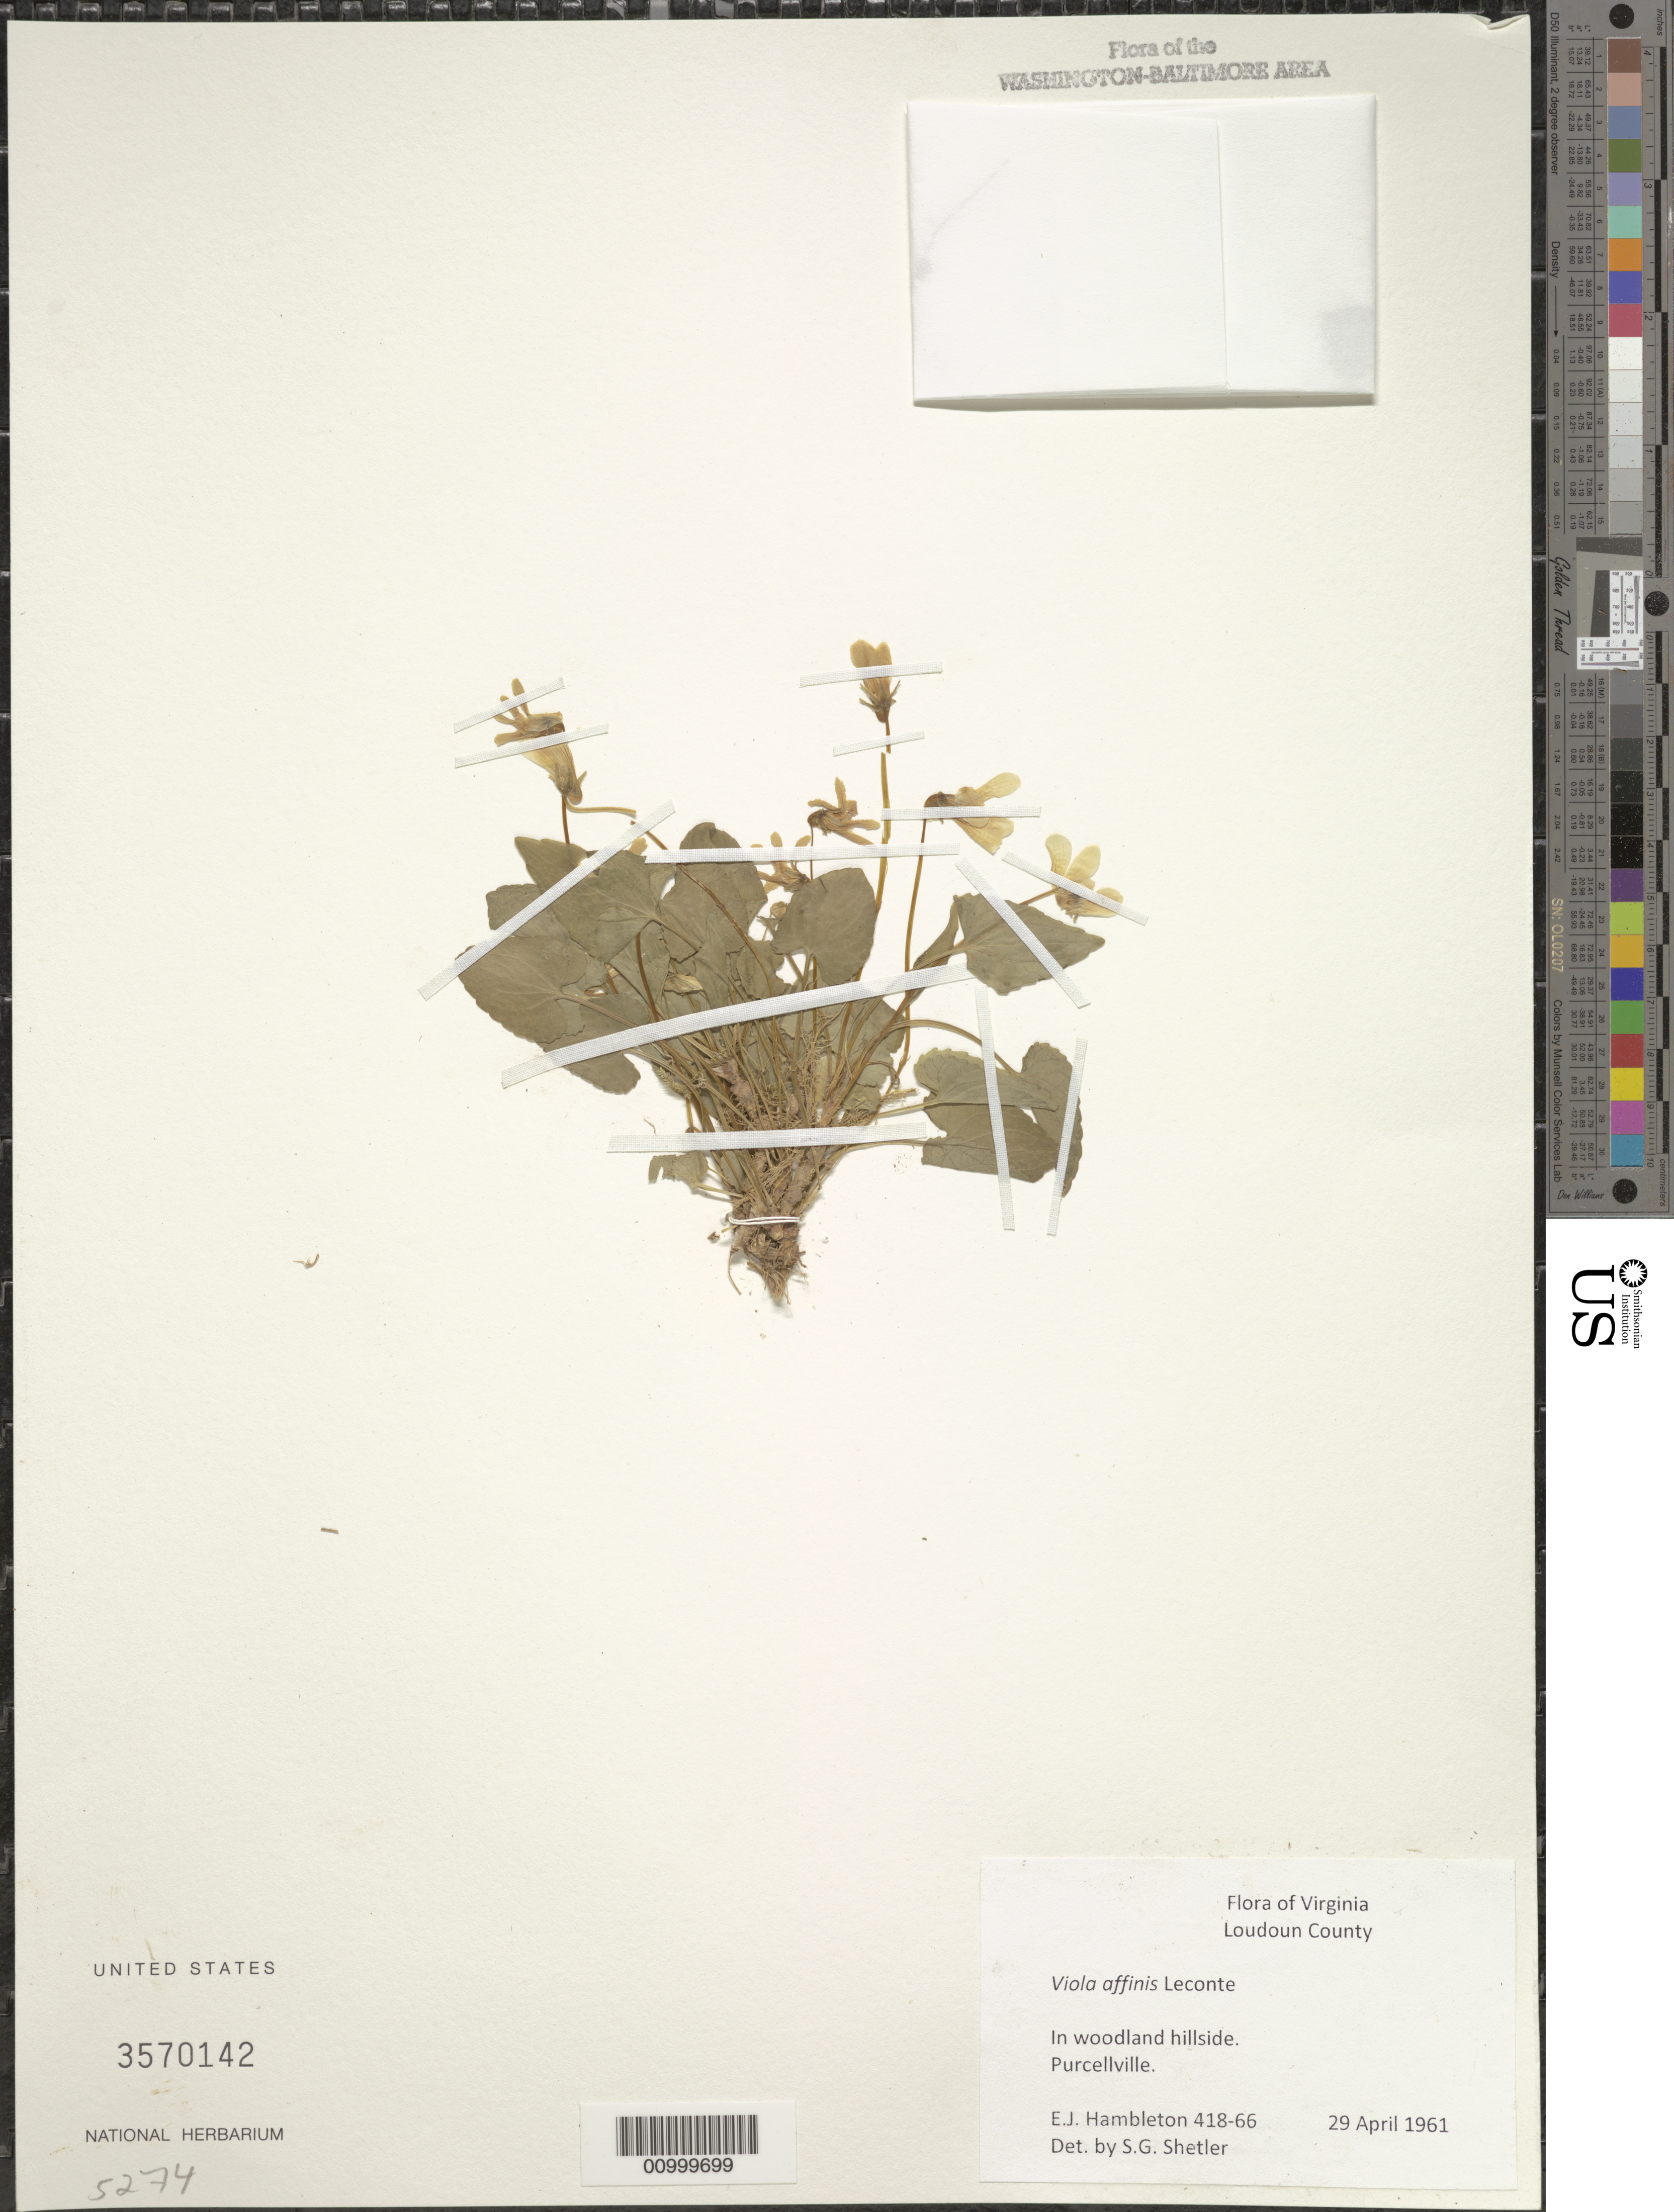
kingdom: Plantae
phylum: Tracheophyta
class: Magnoliopsida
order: Malpighiales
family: Violaceae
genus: Viola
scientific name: Viola sororia var. affinis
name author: (LeConte) McKinney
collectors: E. Hambleton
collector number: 418-66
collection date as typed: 29 Apr 1961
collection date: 1961-04-29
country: United States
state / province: Virginia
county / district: Loudoun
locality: Purcellville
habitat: In woodland hillside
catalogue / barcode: US 3570142